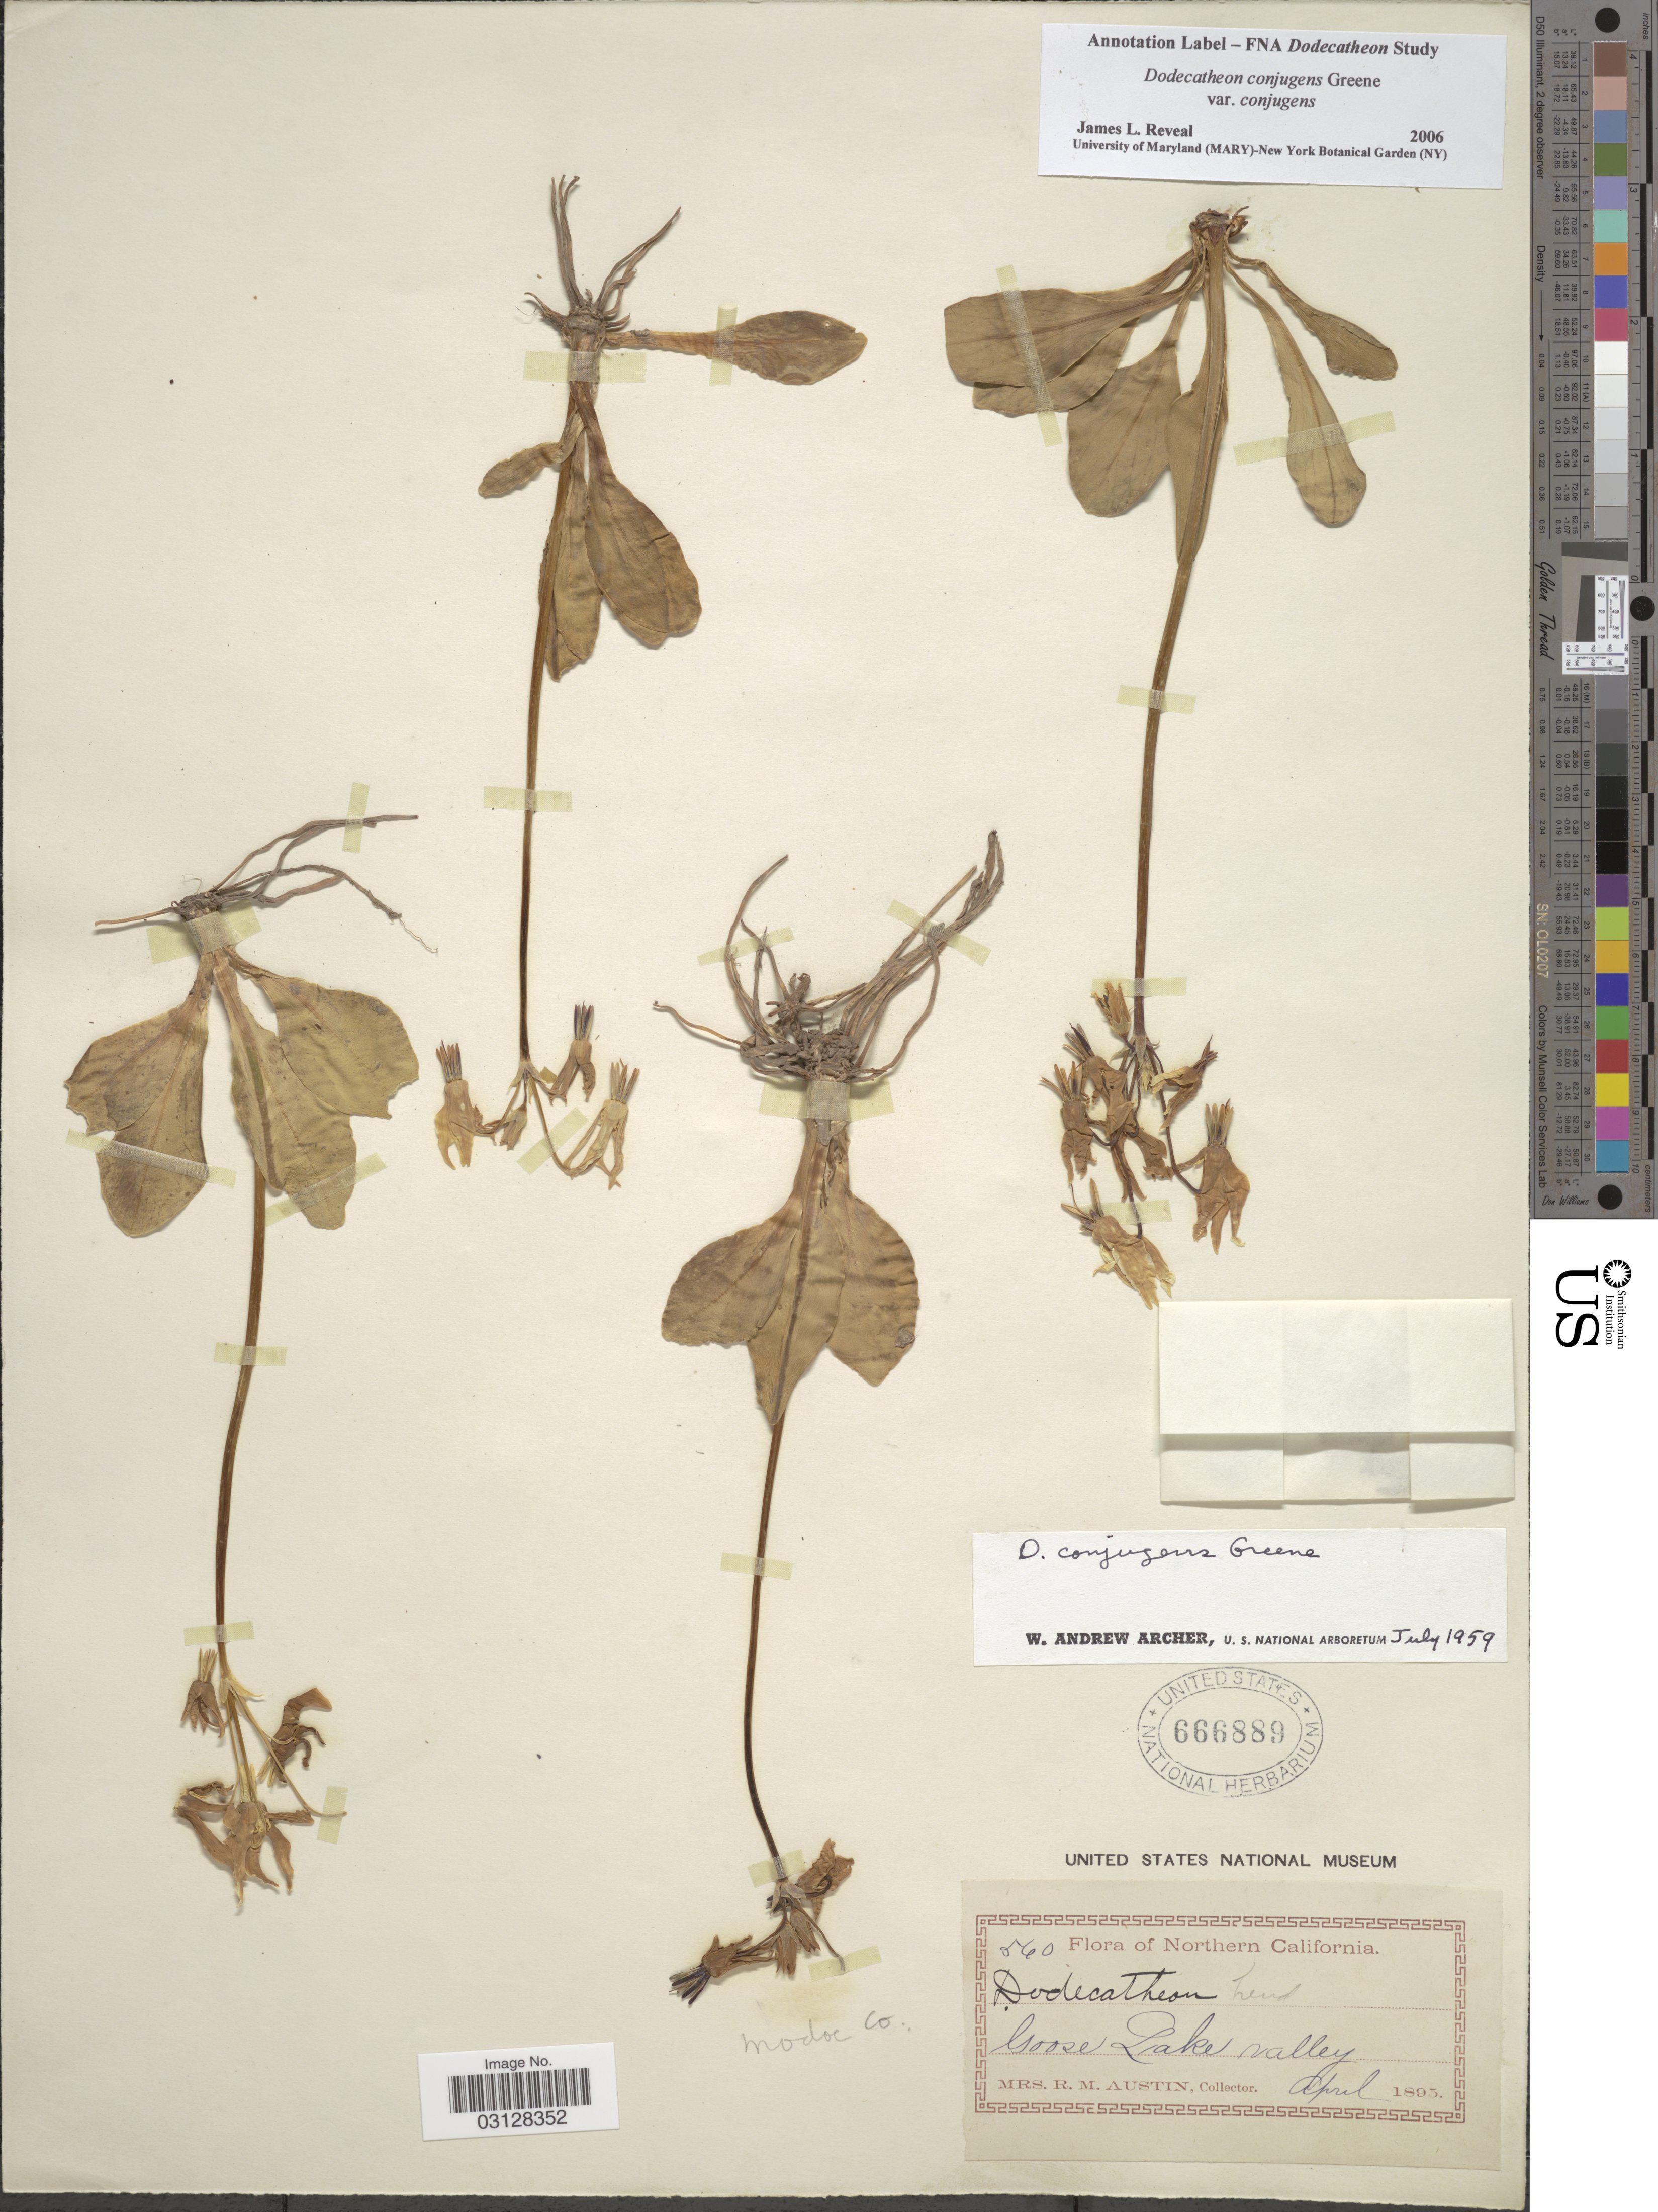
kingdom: Plantae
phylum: Tracheophyta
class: Magnoliopsida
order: Ericales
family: Primulaceae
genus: Dodecatheon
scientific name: Dodecatheon conjugens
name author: Greene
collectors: R. Austin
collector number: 560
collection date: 1895-04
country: United States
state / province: California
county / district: Modoc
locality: Northern California. Goose Lake valley. Modoc Co.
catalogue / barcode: US 666889